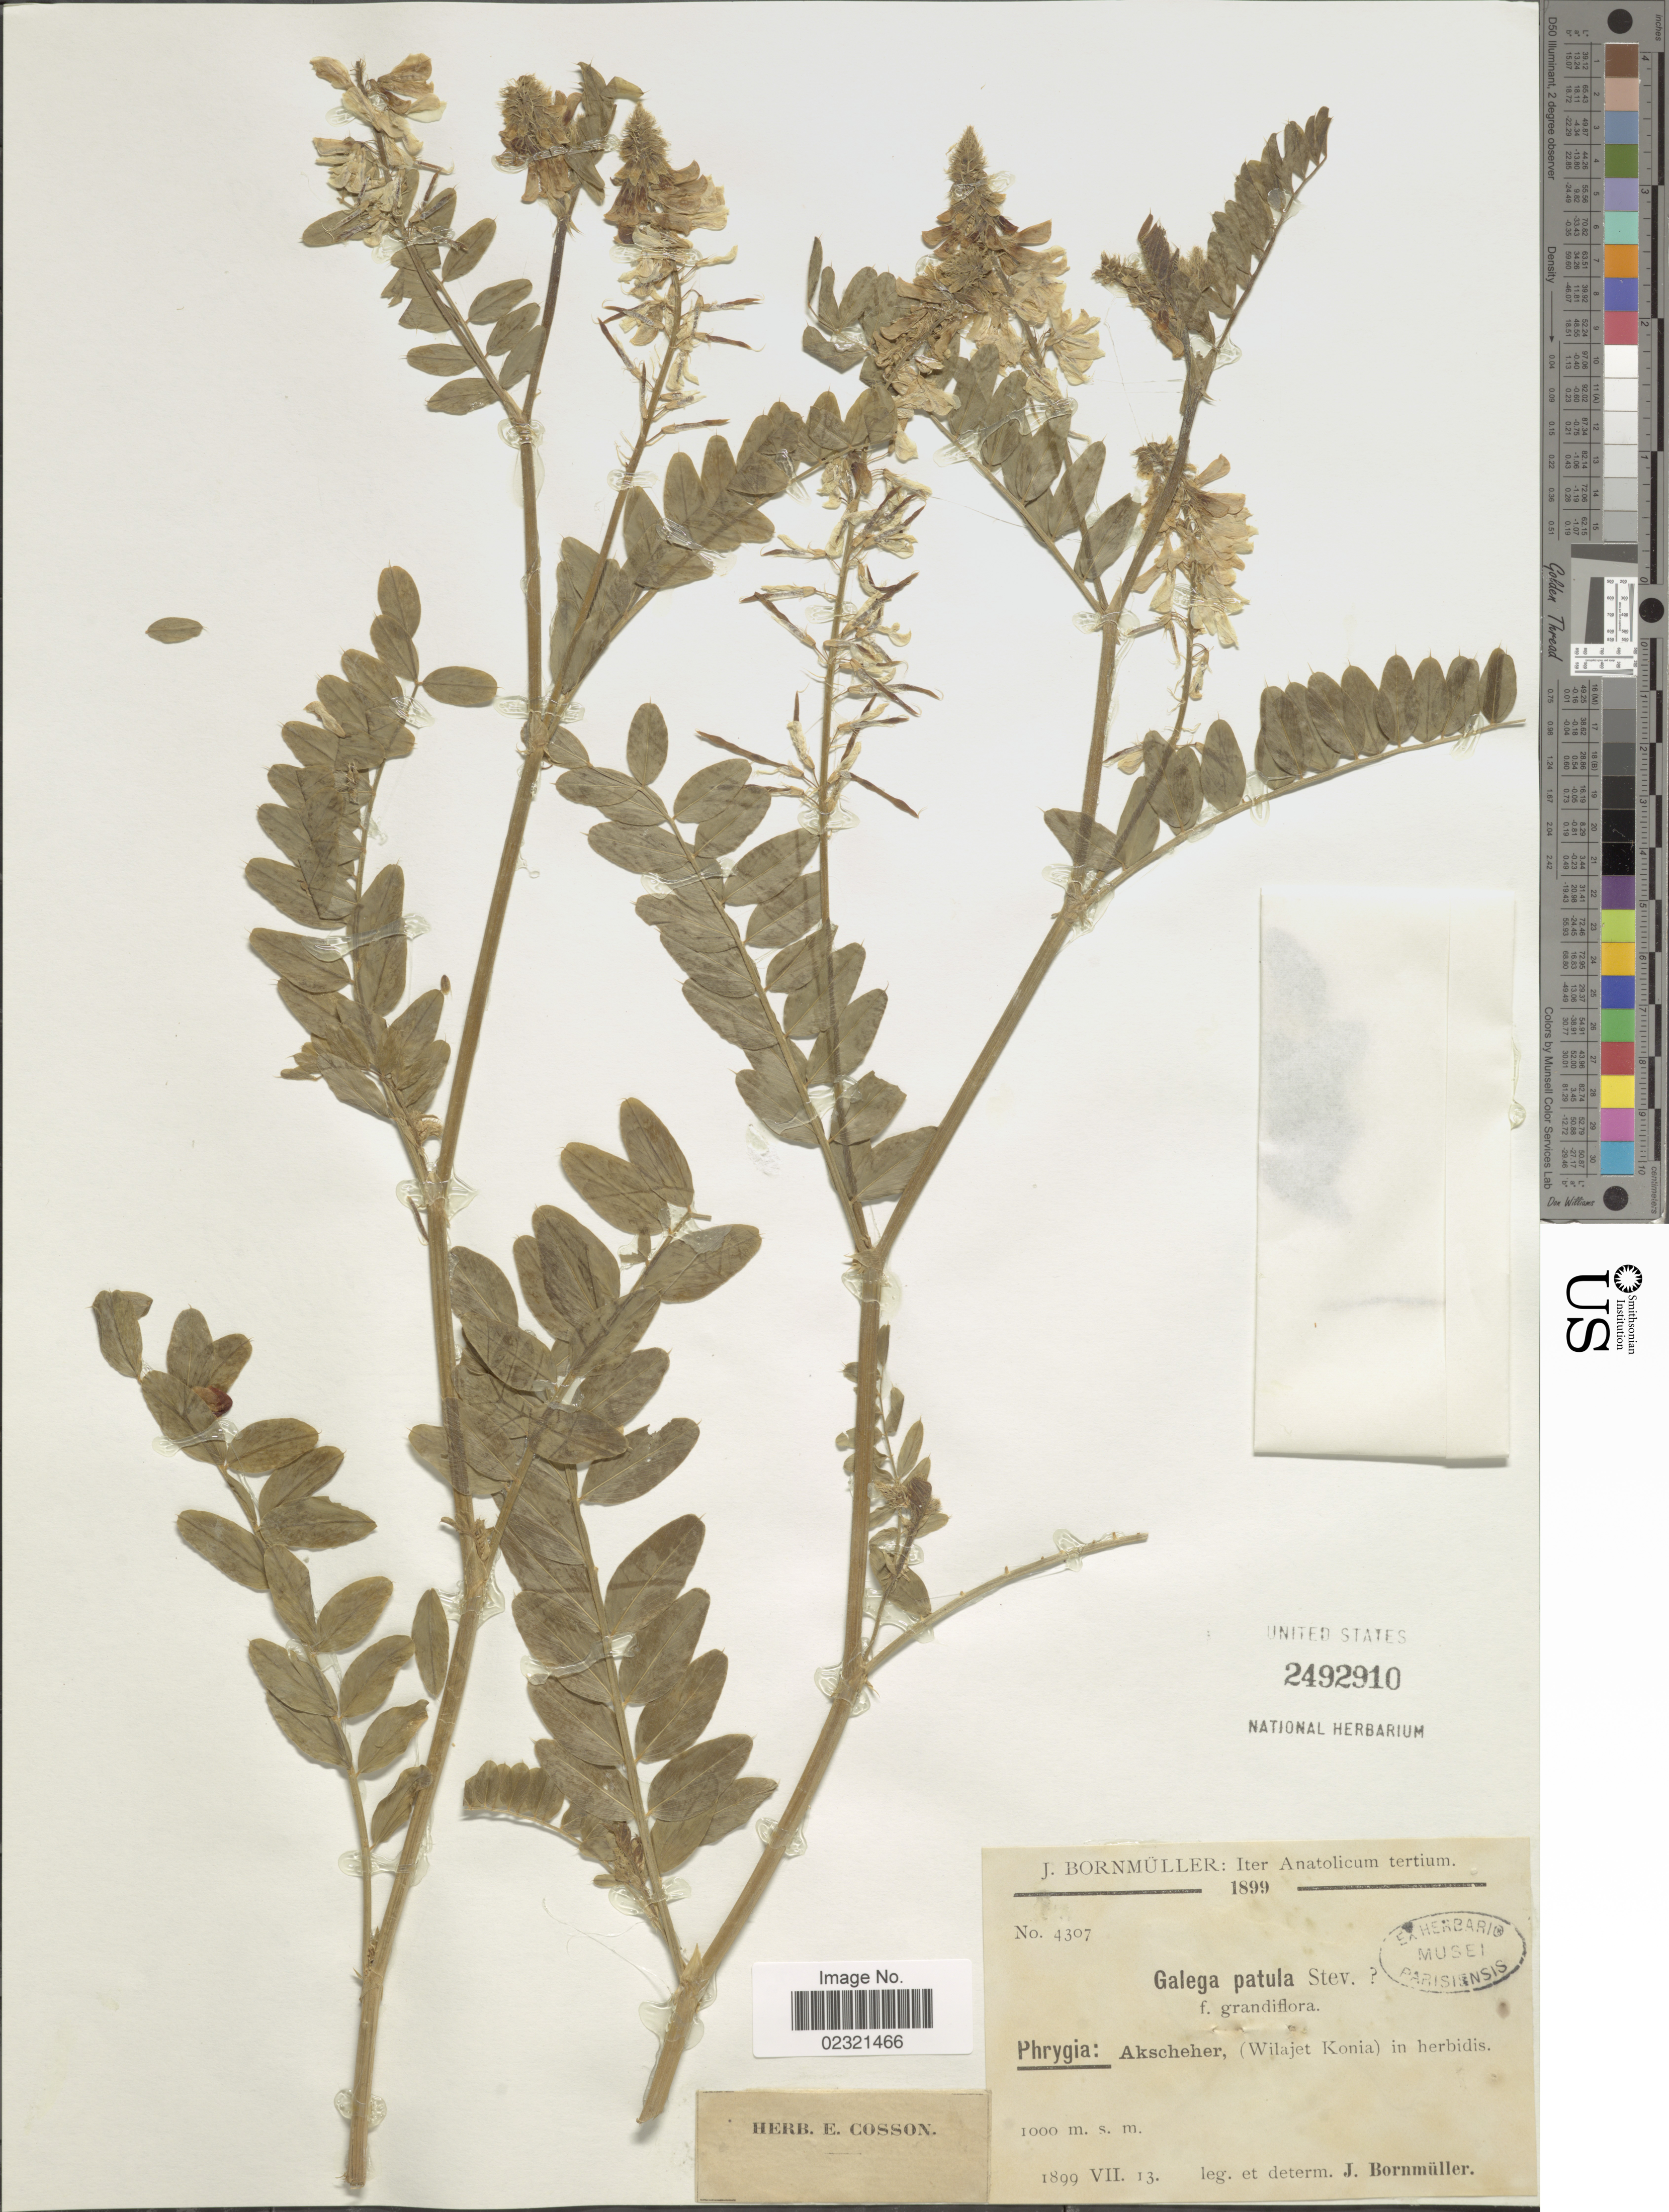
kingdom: Plantae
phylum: Tracheophyta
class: Magnoliopsida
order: Fabales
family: Fabaceae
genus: Galega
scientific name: Galega patula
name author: Steven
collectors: J. Bornmüller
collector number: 4307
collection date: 1899-07-13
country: Turkey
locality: Anatolicum tertium. Phrygia: Akscheher, (Wilajet Konia).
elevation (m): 1000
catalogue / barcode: US 2492910